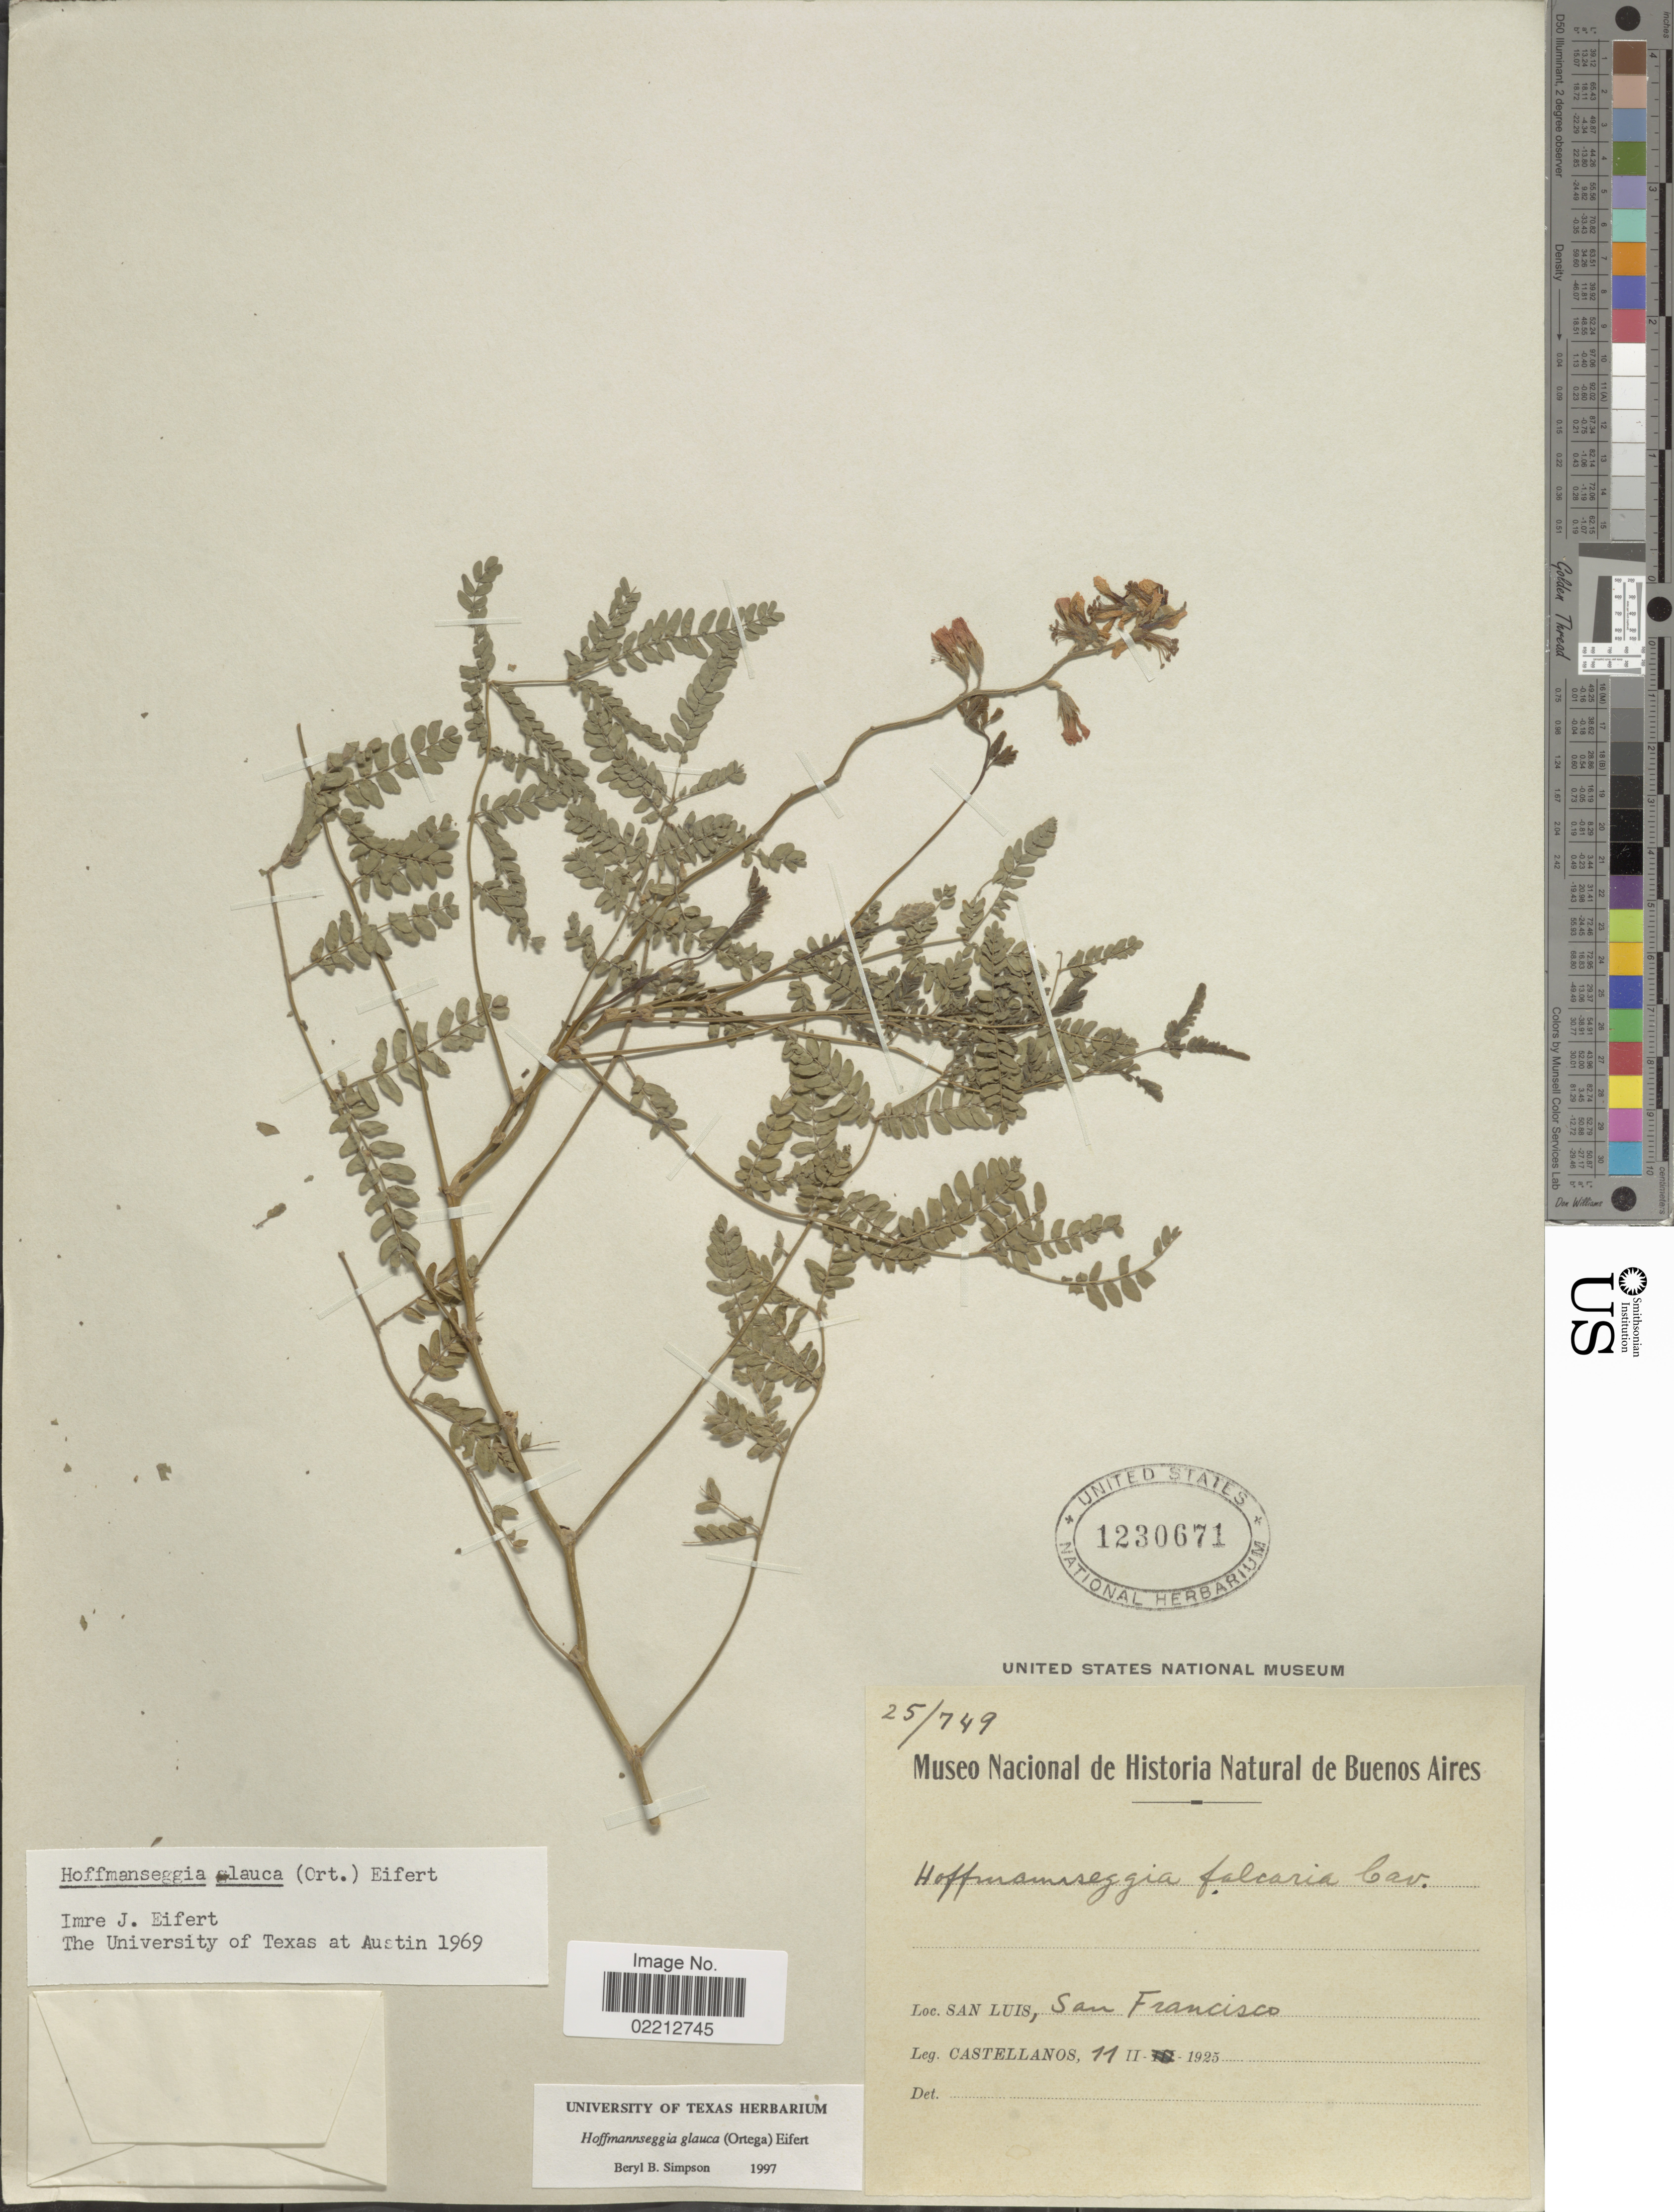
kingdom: Plantae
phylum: Tracheophyta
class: Magnoliopsida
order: Fabales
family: Fabaceae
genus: Hoffmannseggia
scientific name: Hoffmannseggia glauca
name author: (Ortega) Eifert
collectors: -- Castellanos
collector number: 25/749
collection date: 1925-02-11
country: Argentina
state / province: San Luis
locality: San Francisco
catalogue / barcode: US 1230671